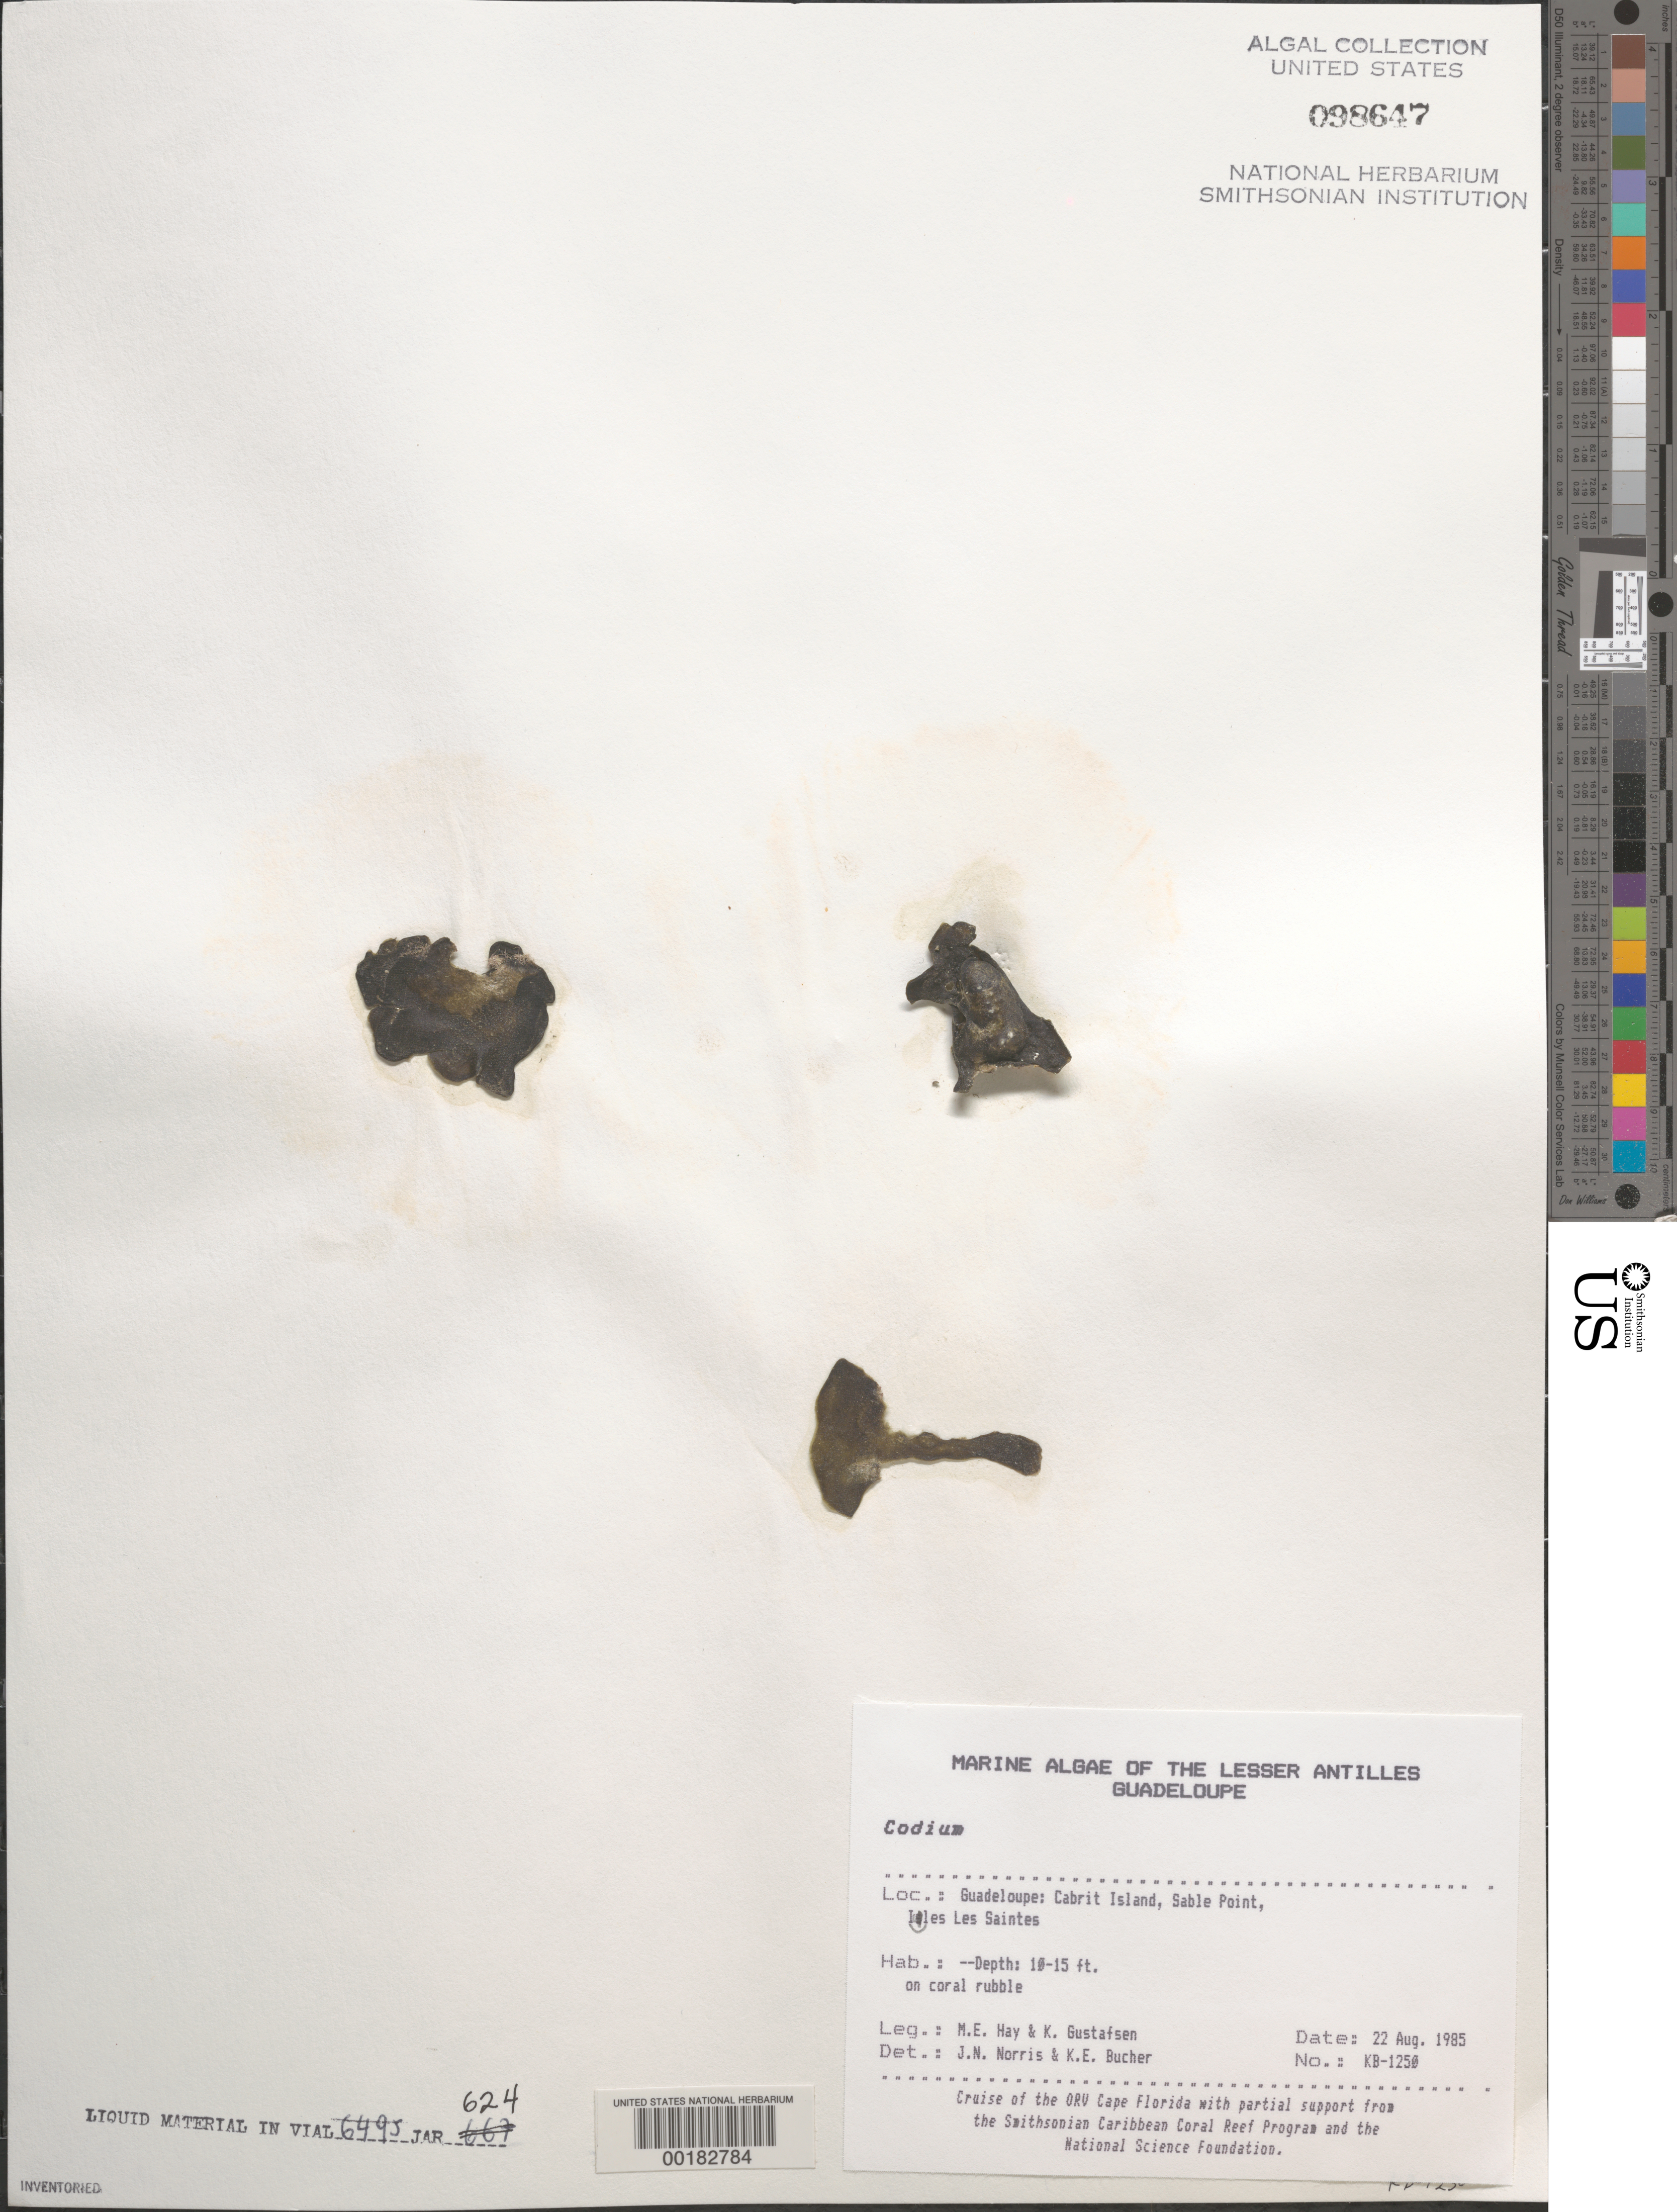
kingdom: Plantae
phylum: Chlorophyta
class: Ulvophyceae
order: Bryopsidales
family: Codiaceae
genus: Codium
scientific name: Codium sp.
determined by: Norris, J. N.; Bucher, K. E.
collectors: M. E. Hay & K. Gustafson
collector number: KB-1250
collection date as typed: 22 Aug 1985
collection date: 1985-08-22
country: Guadeloupe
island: Cabrit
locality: Sable Point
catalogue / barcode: US 98647